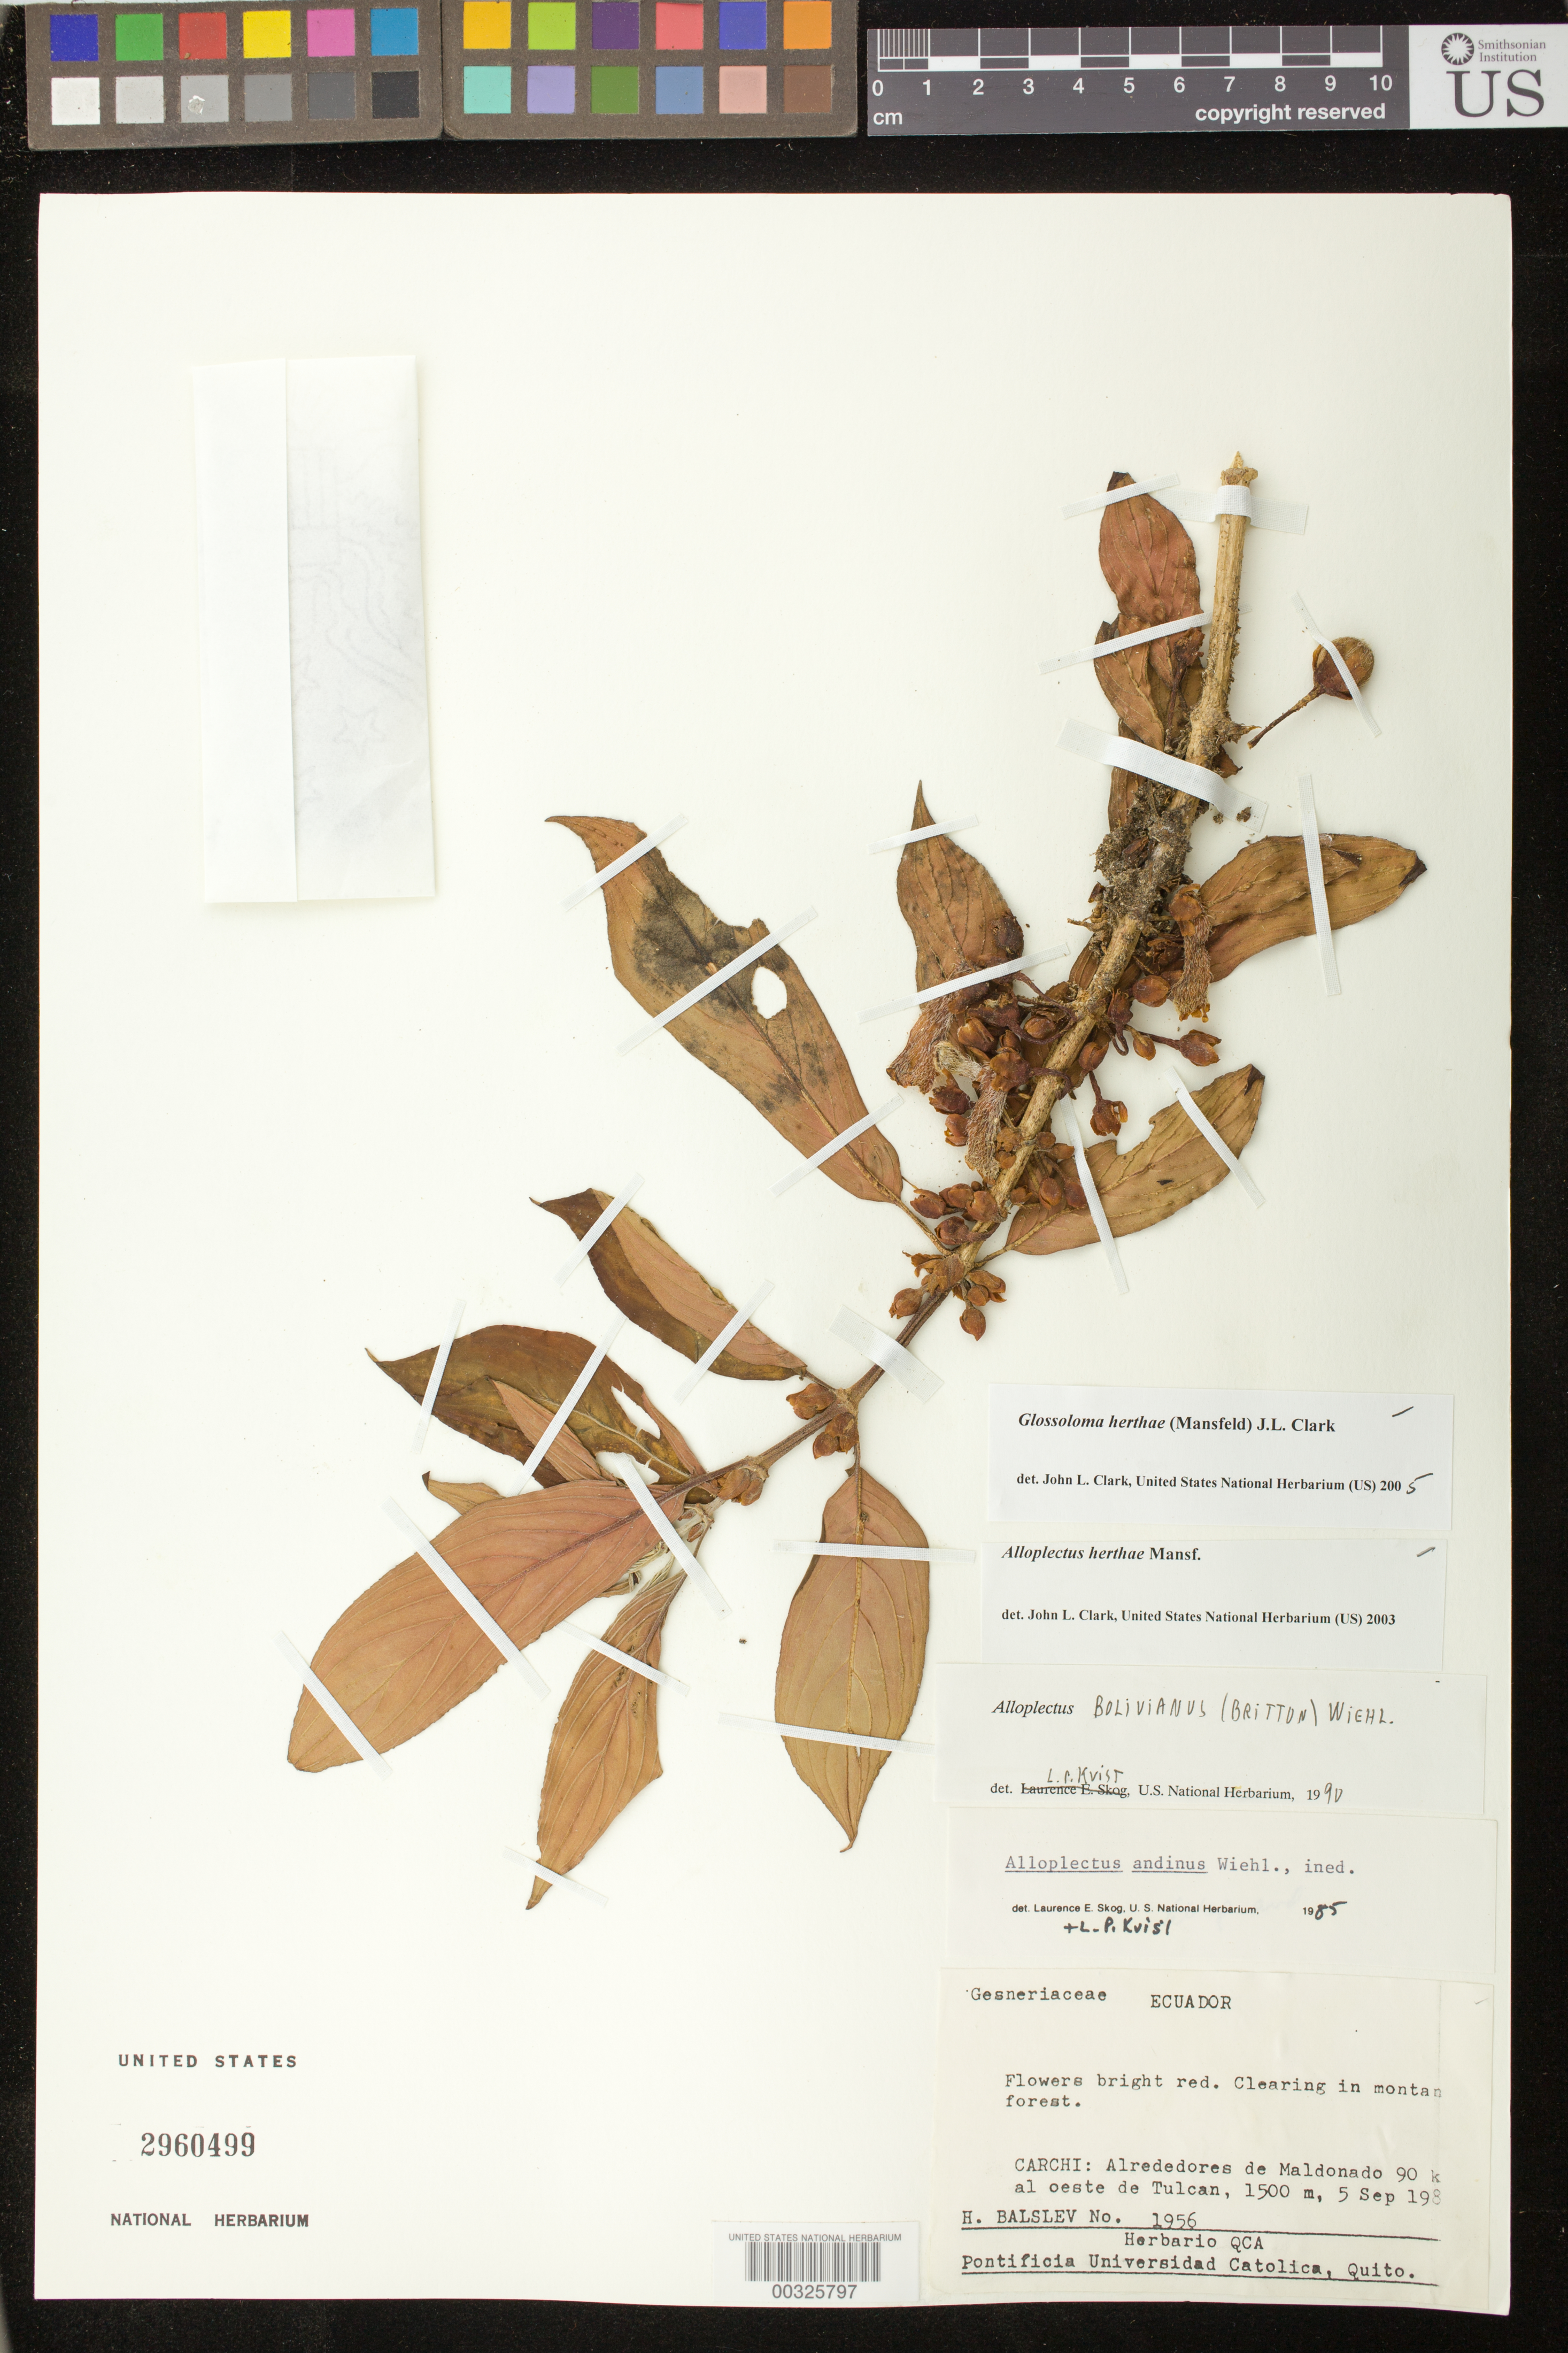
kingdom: Plantae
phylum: Tracheophyta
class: Magnoliopsida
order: Lamiales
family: Gesneriaceae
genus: Glossoloma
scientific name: Glossoloma herthae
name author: (Mansf.) J.L. Clark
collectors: H. Balslev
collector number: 1956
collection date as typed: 05 Sep 1981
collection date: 1981-09-05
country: Ecuador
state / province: Carchi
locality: Environs of Maldonado 90 km W of Tulcan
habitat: Clearing in montane forest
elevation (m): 1500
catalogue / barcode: US 2960499